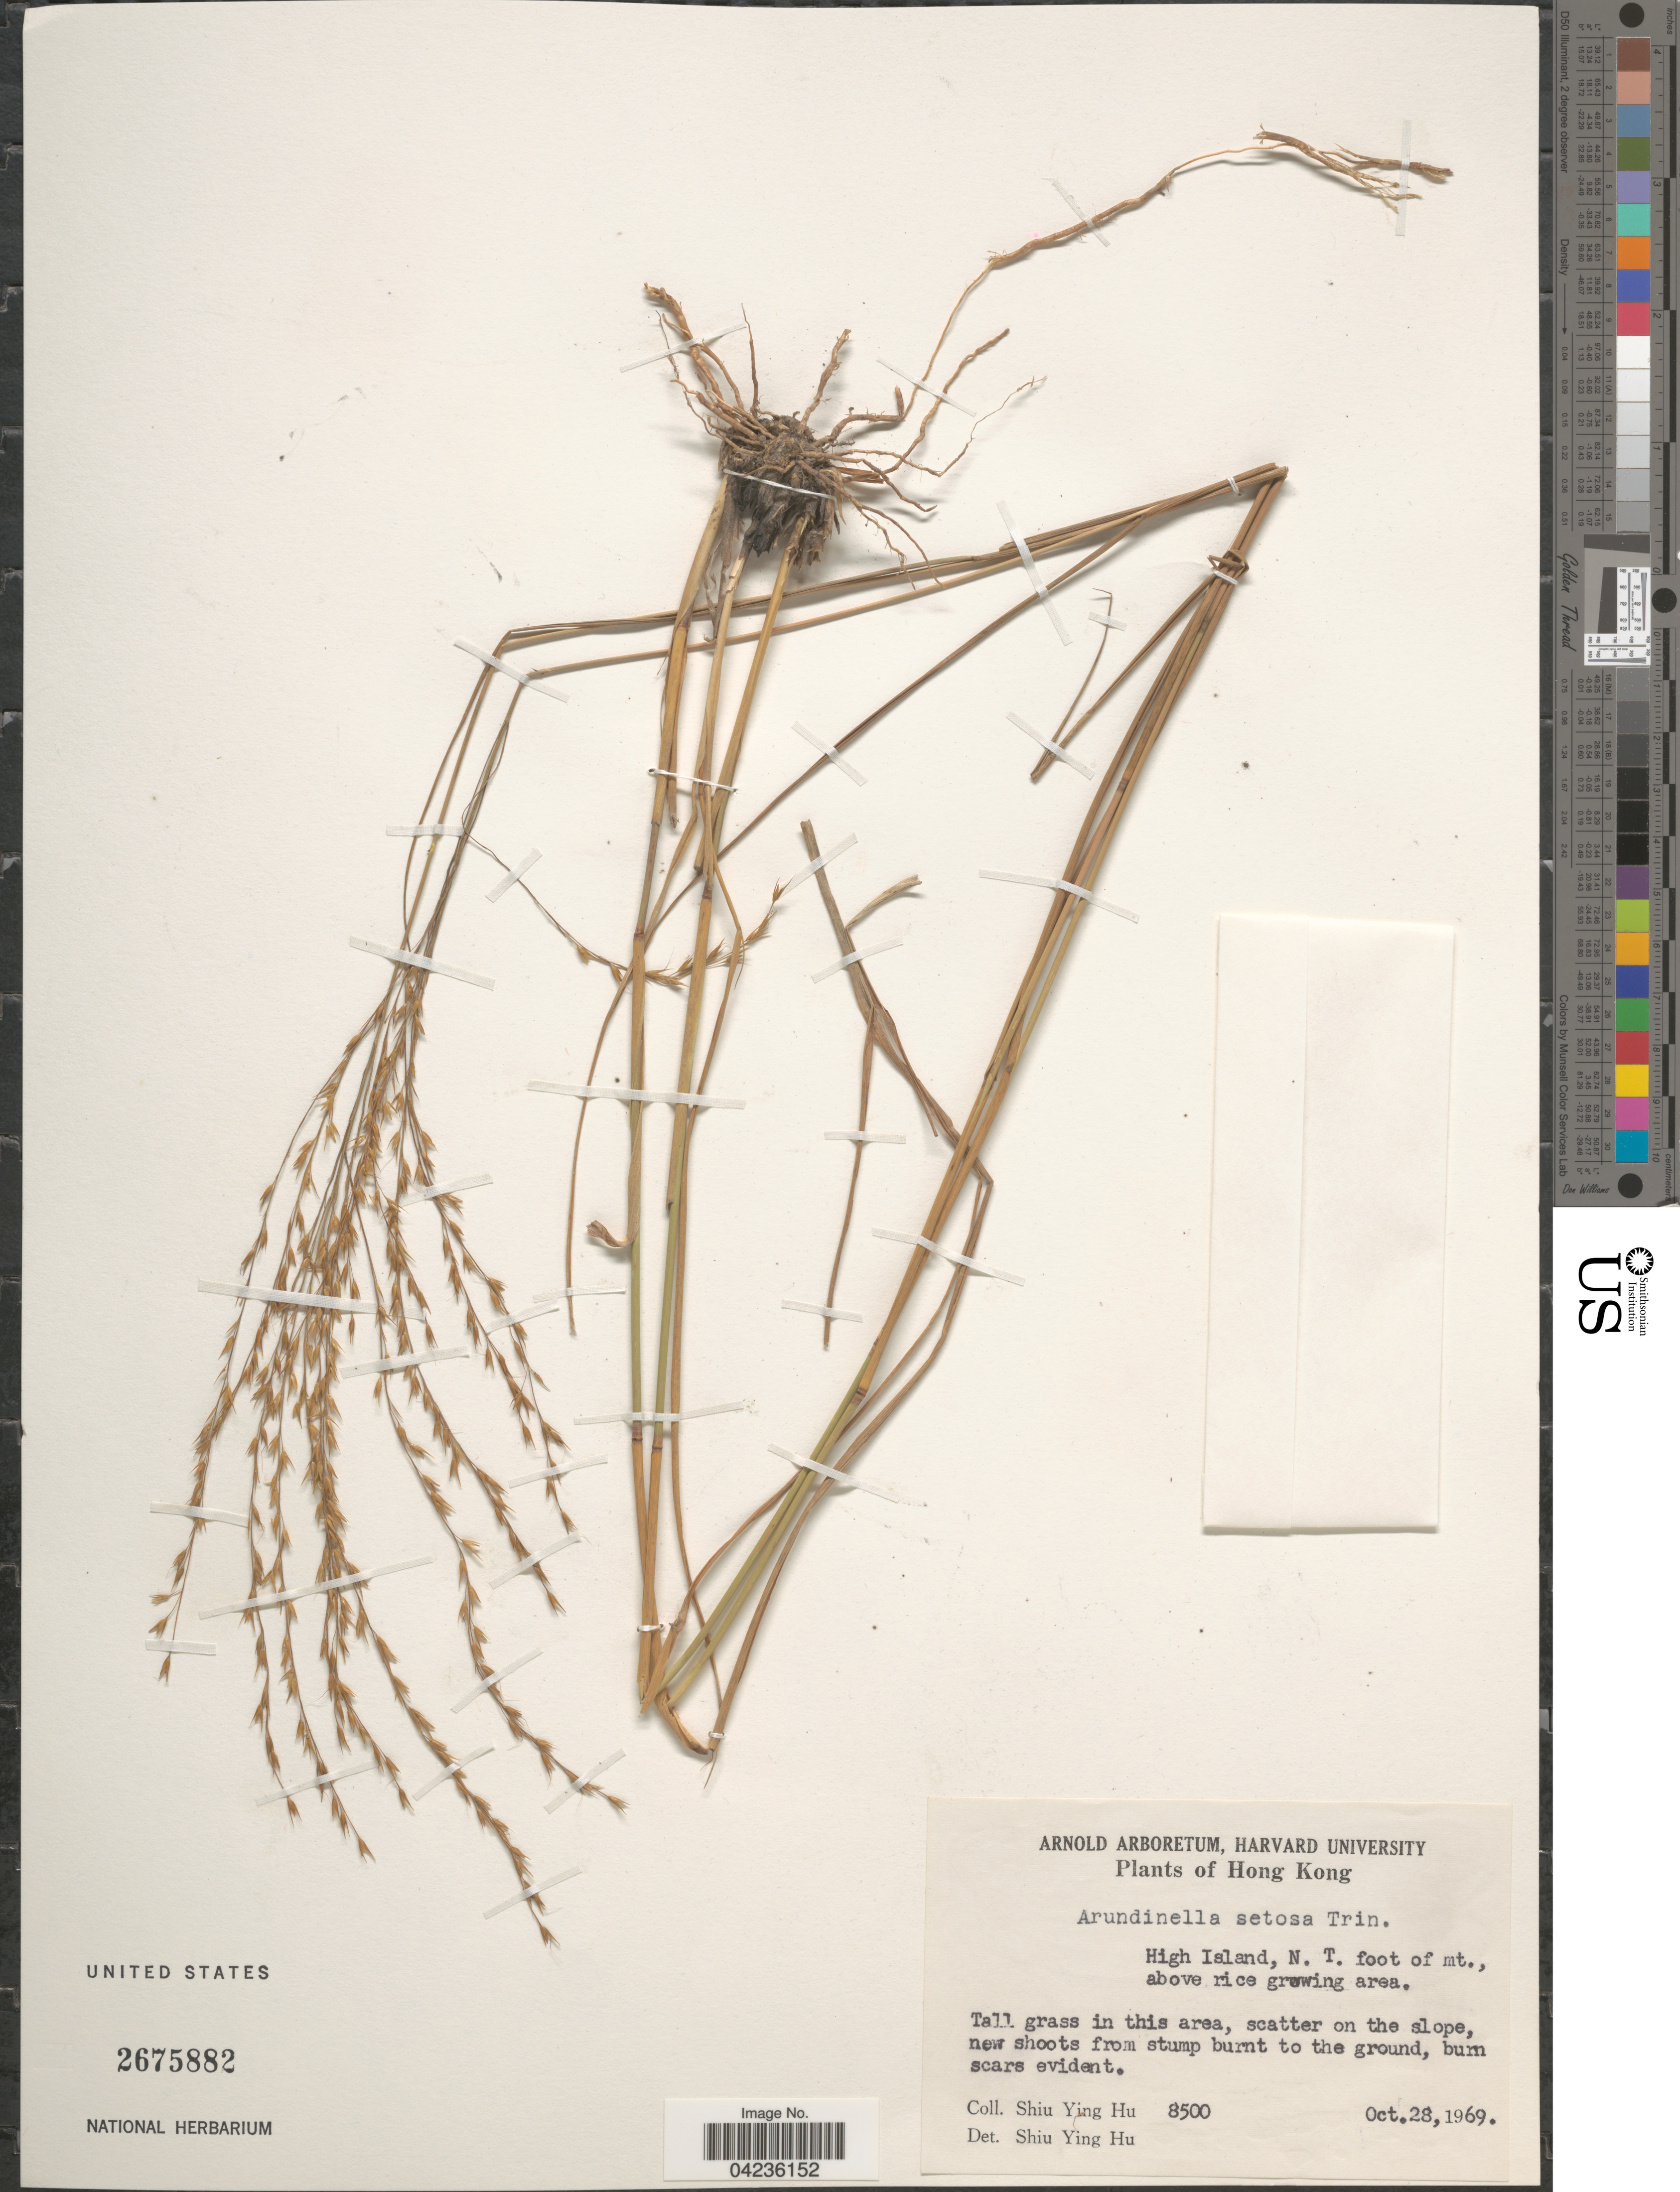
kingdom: Plantae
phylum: Tracheophyta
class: Liliopsida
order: Poales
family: Poaceae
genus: Arundinella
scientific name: Arundinella setosa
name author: Trin.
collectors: S. Y. Hu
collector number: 8500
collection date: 1969-10-28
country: China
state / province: Hong Kong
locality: HIgh Island, N. T. foot of mt., above rice growing area.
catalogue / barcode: US 2675882